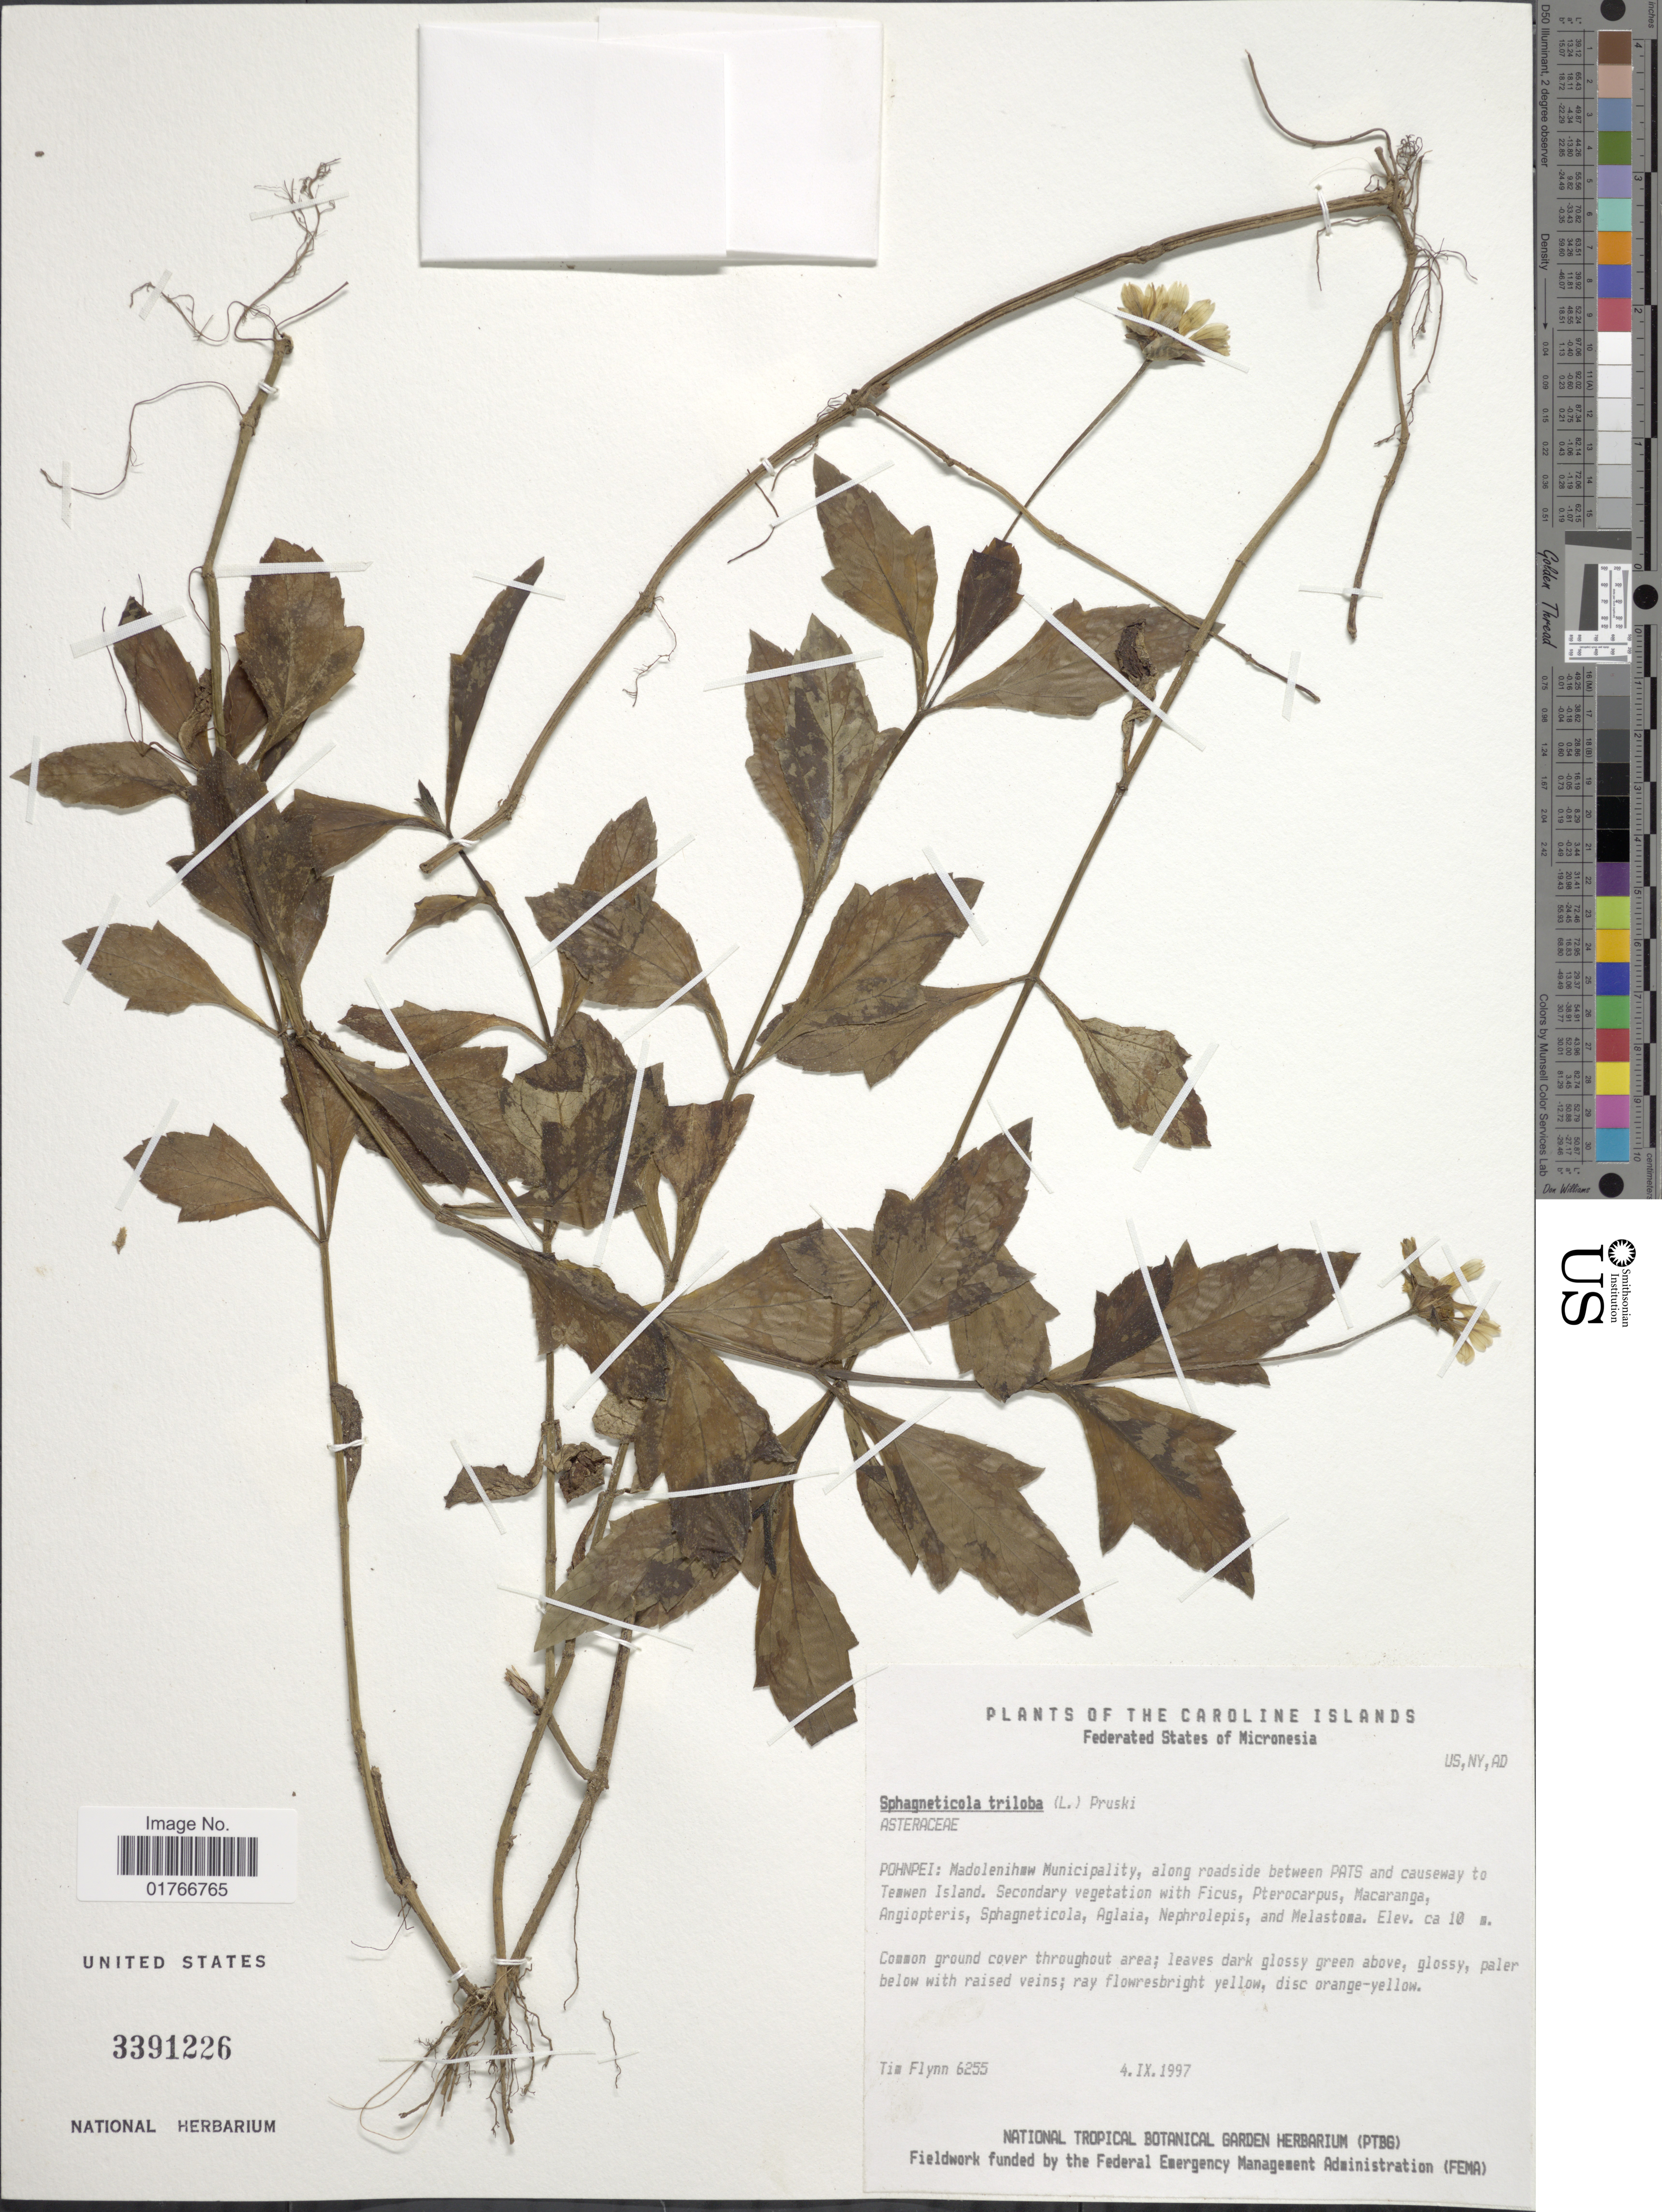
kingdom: Plantae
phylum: Tracheophyta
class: Magnoliopsida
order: Asterales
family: Asteraceae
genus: Sphagneticola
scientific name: Sphagneticola trilobata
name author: (L.) Pruski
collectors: T. Flynn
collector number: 6255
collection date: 1997-09-04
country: Micronesia, Federated States of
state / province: Pohnpei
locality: Caroline Islands, Federated States of Micronesia, Madolenih [illegible text]w Municipality, along roads between PATS and causeway to Te [illegible text]wen island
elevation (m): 10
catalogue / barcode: US 3391226